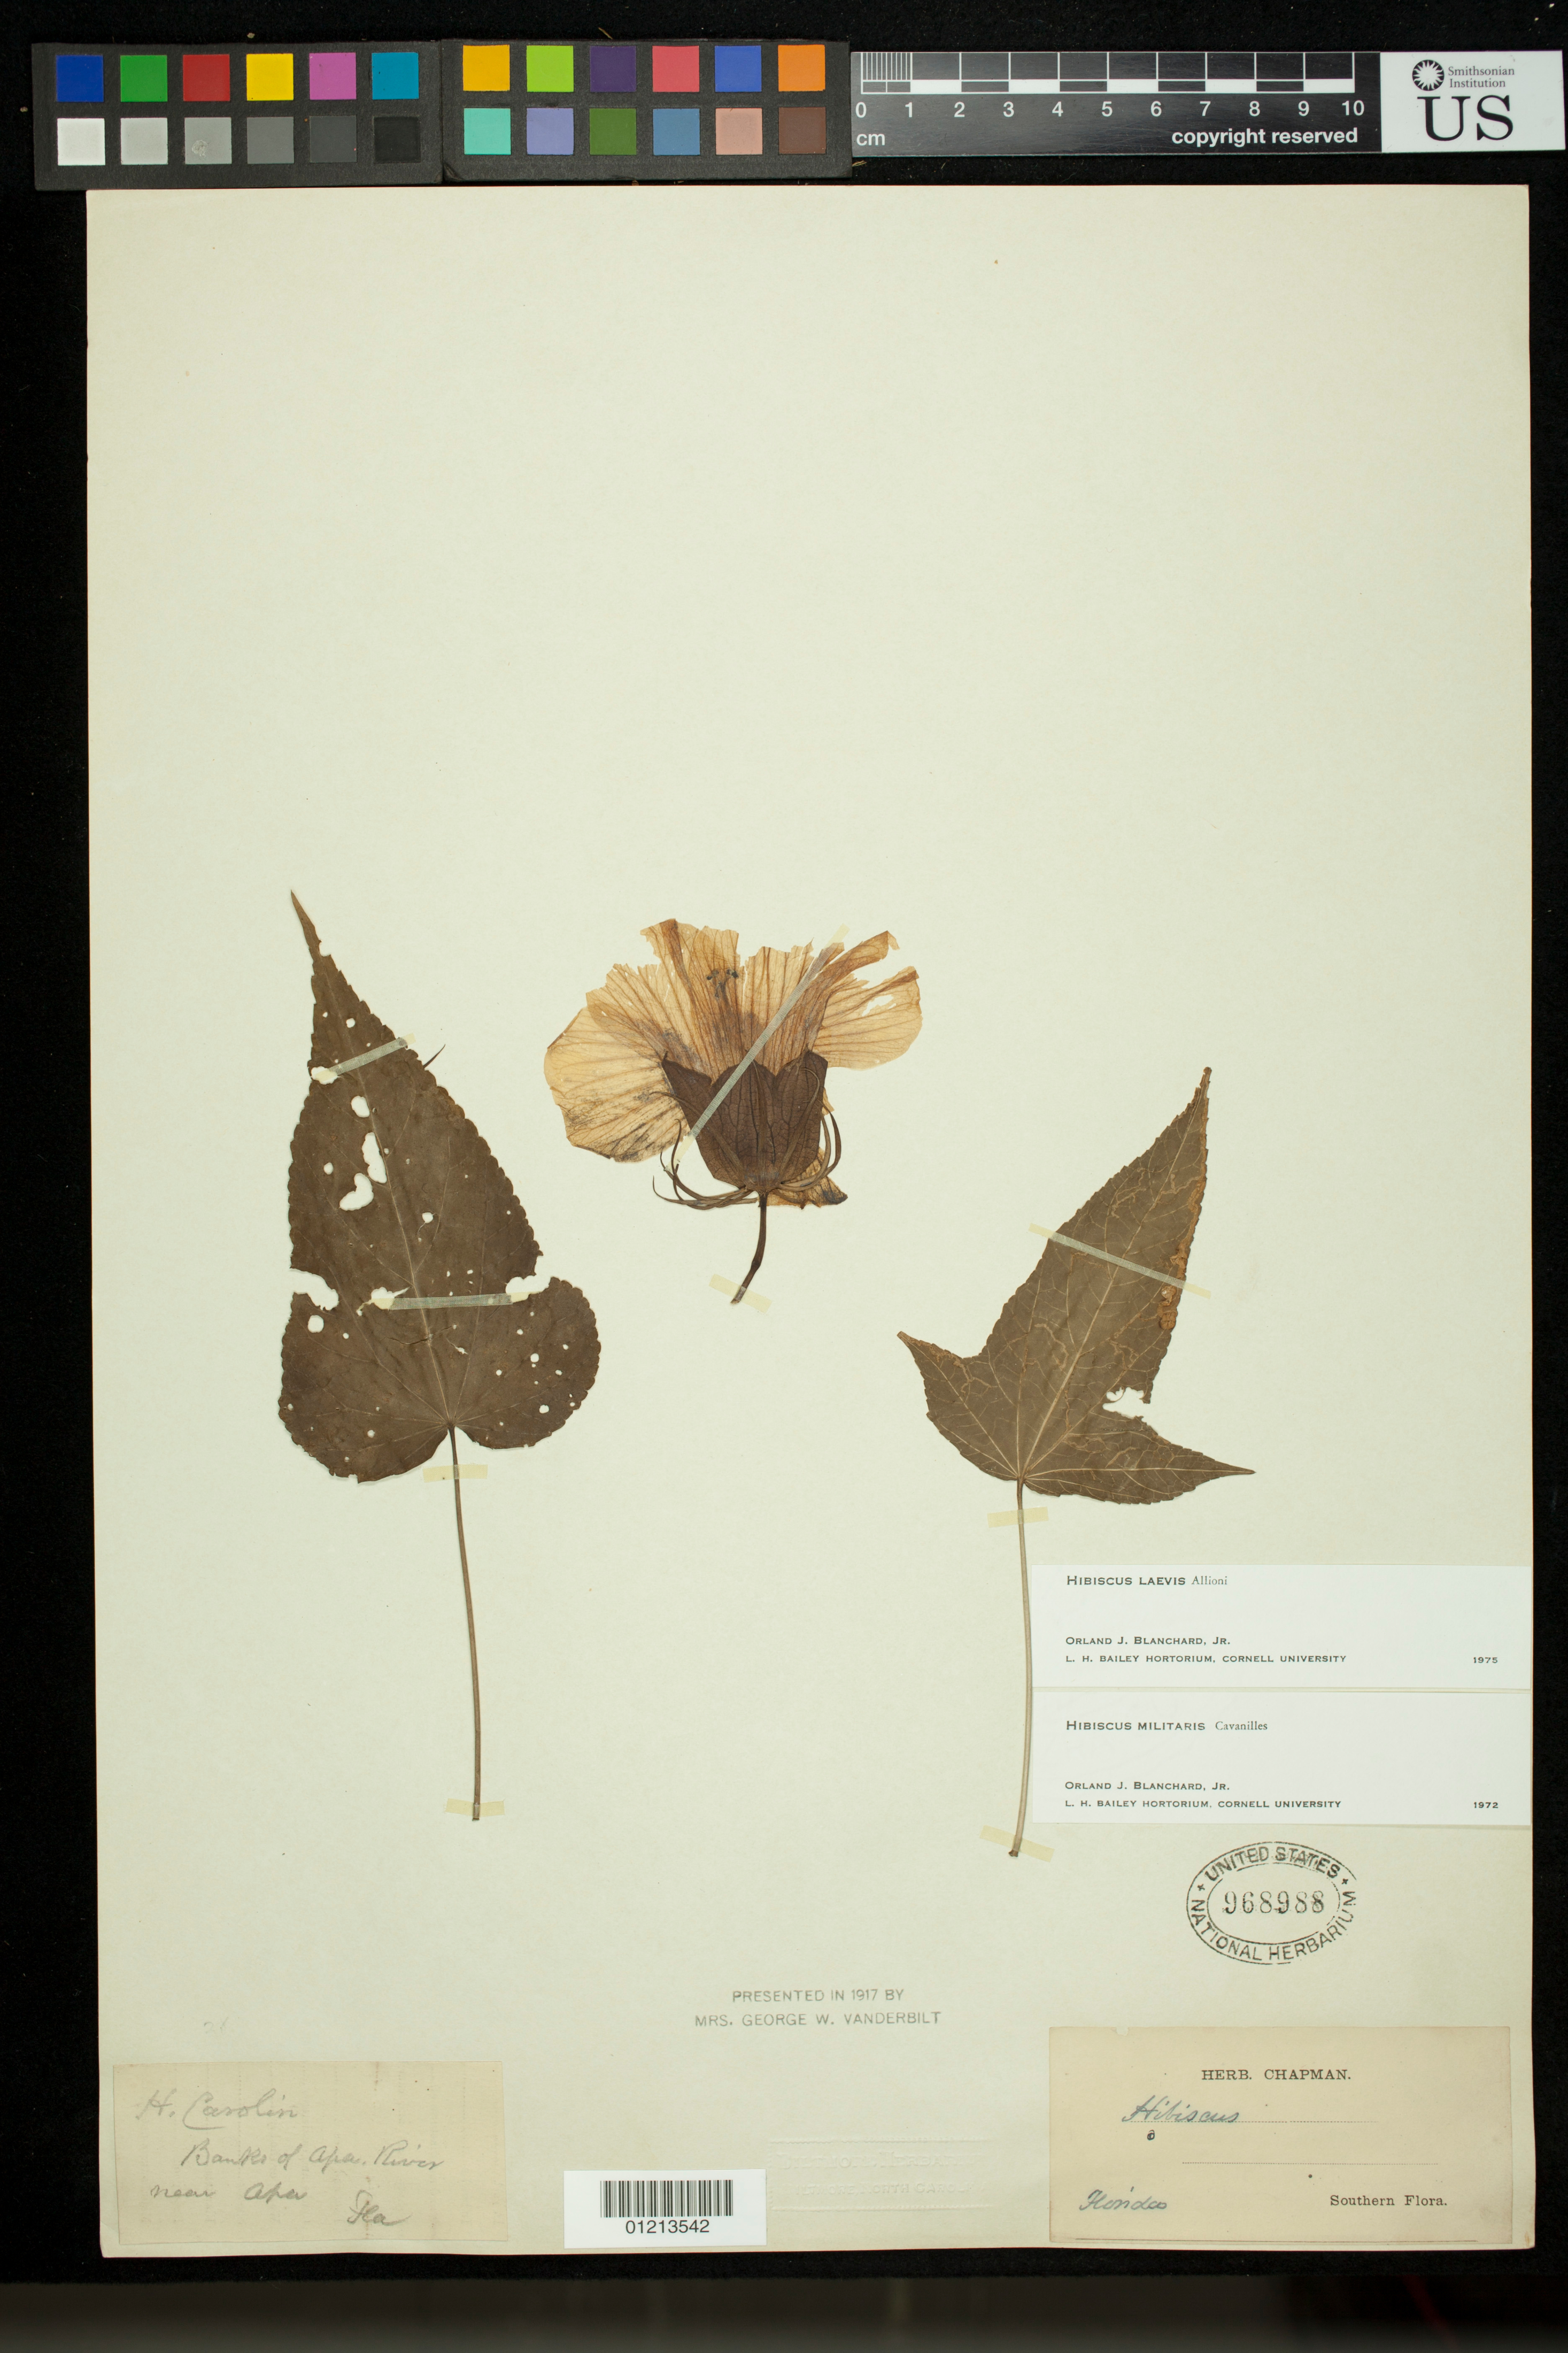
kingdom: Plantae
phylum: Tracheophyta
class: Magnoliopsida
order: Malvales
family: Malvaceae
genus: Hibiscus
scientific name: Hibiscus laevis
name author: All.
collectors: ex herb. Chapman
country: United States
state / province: Florida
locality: Banks of Apa River. Near Apa Fla.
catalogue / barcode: US 968988